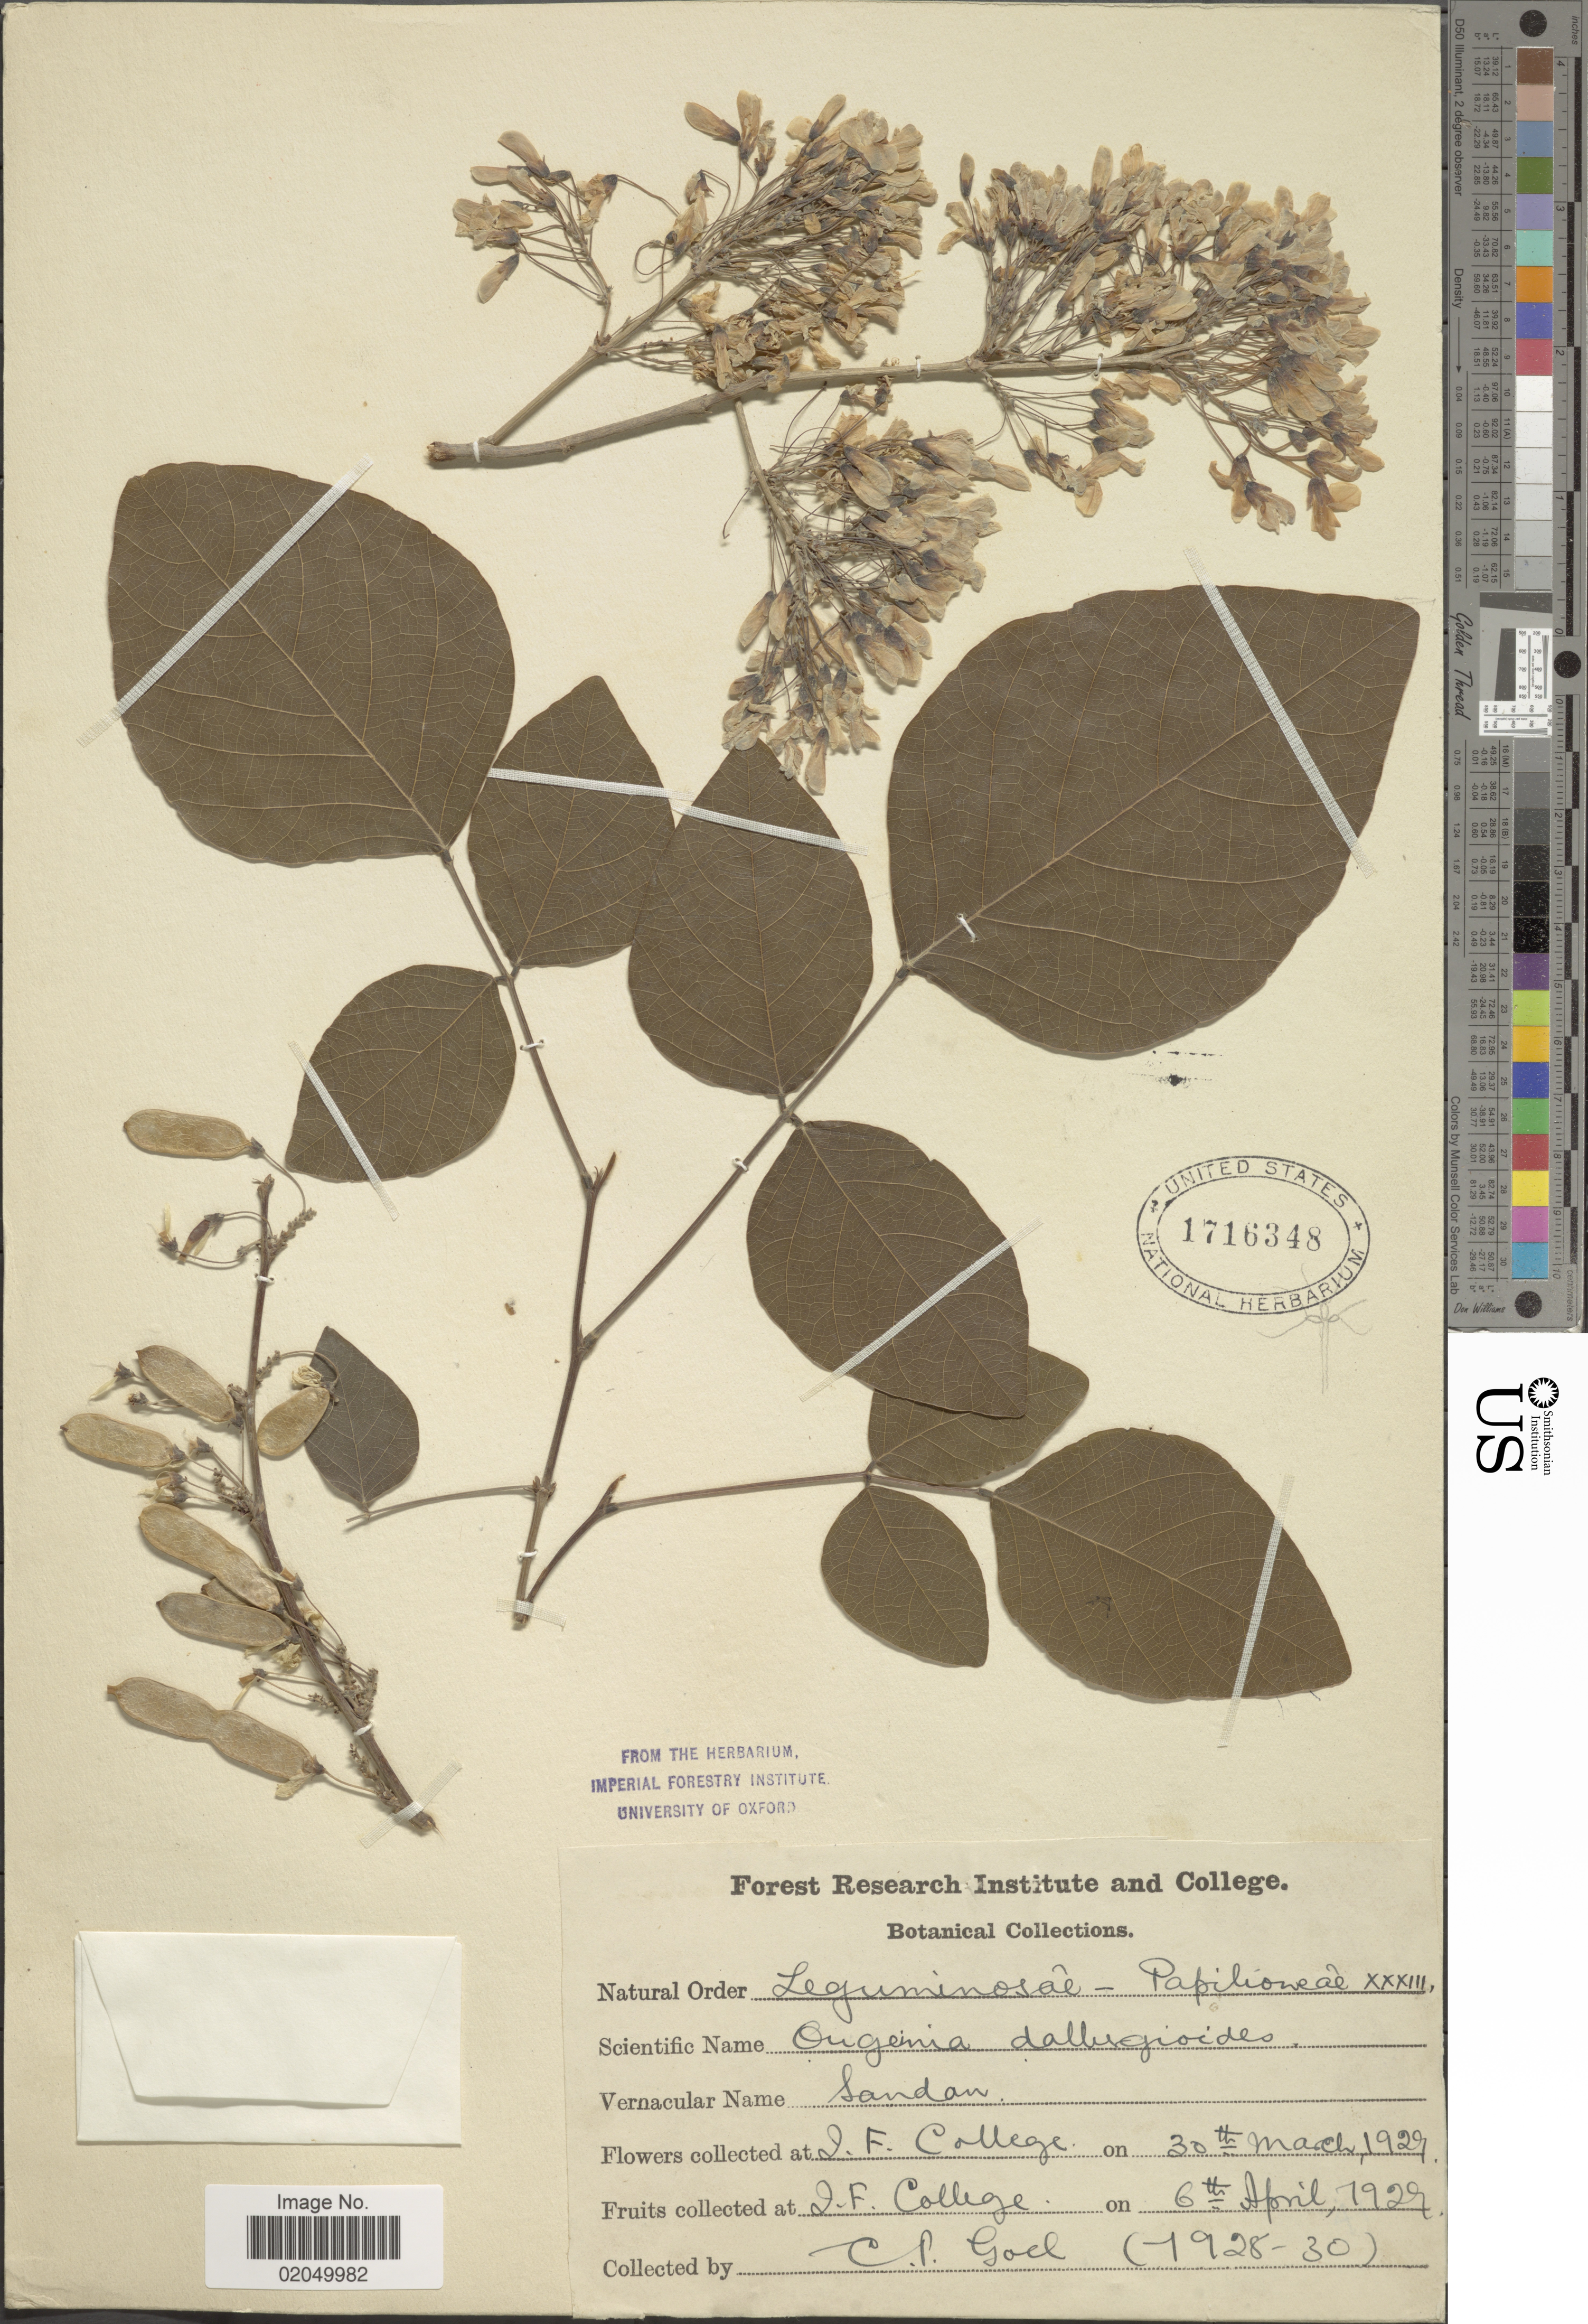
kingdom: Plantae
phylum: Tracheophyta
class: Magnoliopsida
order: Fabales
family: Fabaceae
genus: Ougeinia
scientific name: Ougeinia dalbergioides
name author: Benth.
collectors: C. Goel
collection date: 1928/1930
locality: J. F. College [interpreted]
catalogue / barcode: US 1716348